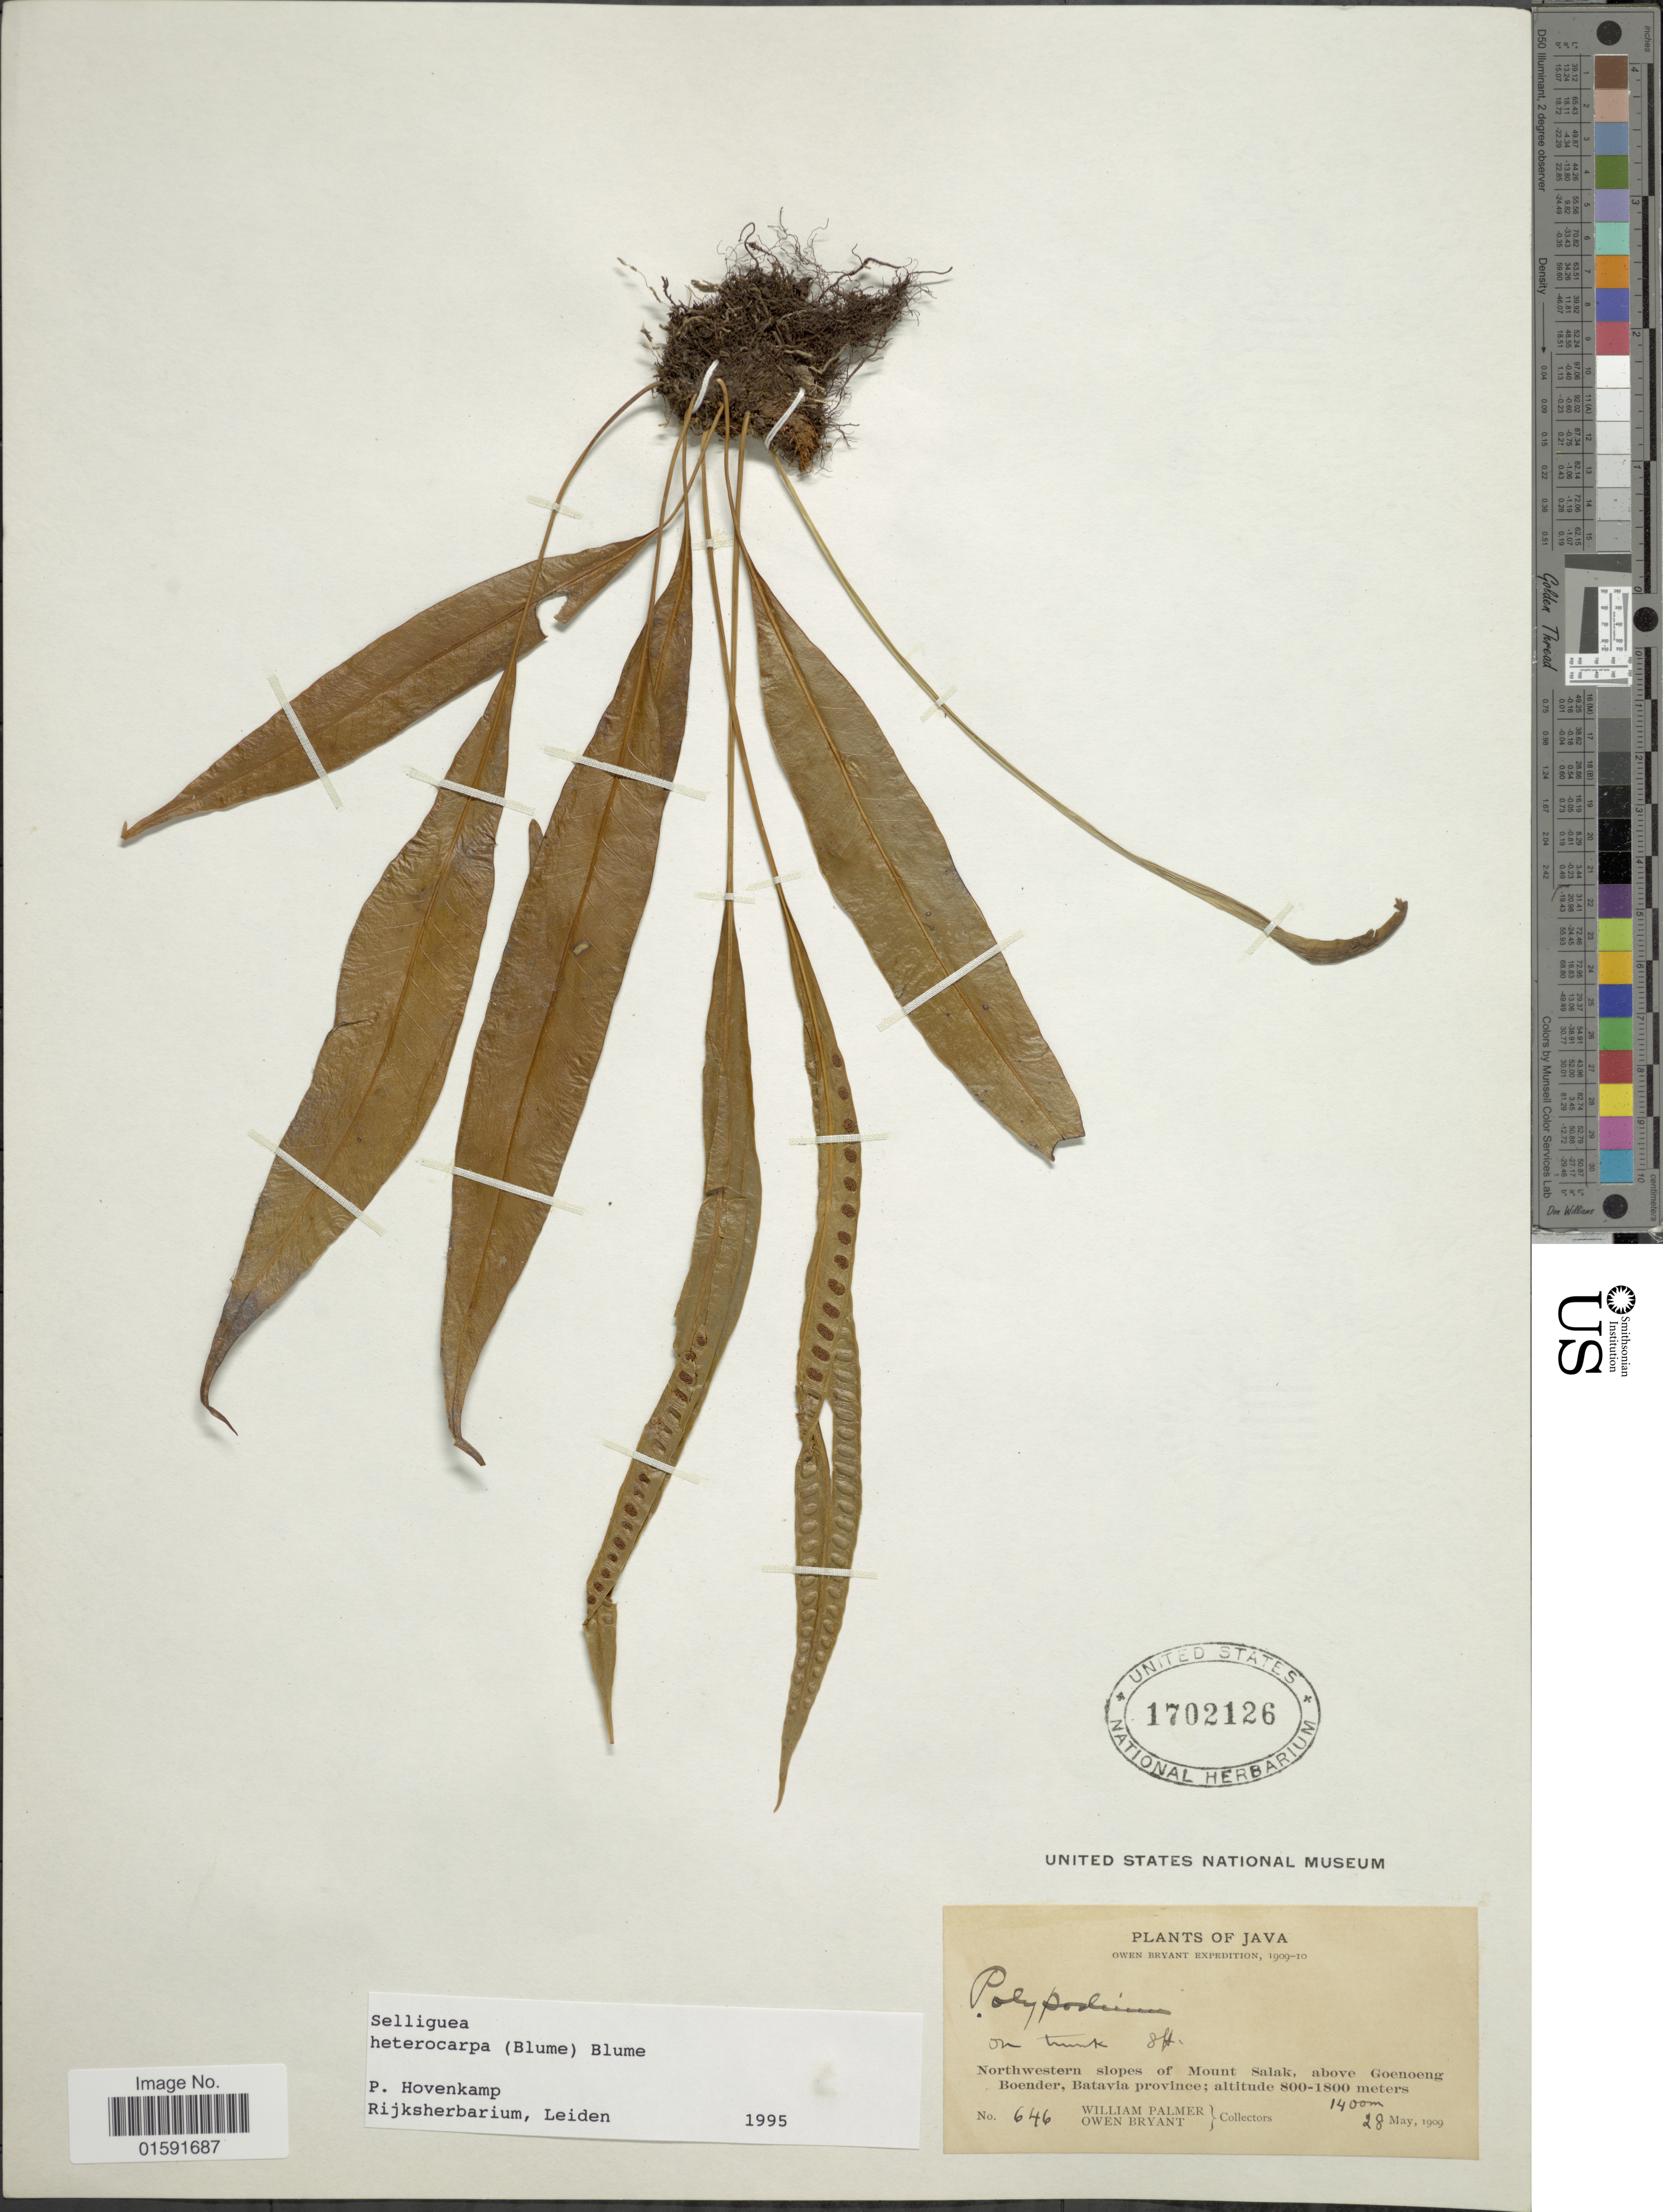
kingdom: Plantae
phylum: Tracheophyta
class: Polypodiopsida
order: Polypodiales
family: Polypodiaceae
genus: Selliguea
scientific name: Selliguea heterocarpa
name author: (Blume) Blume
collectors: W. Palmer & O. Bryant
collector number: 646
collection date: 1909-05-28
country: Indonesia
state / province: Java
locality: Northwestern slopes of Mount Salak, Above Goenoeng Boender, Batavia Province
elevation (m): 1400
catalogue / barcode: US 1702126